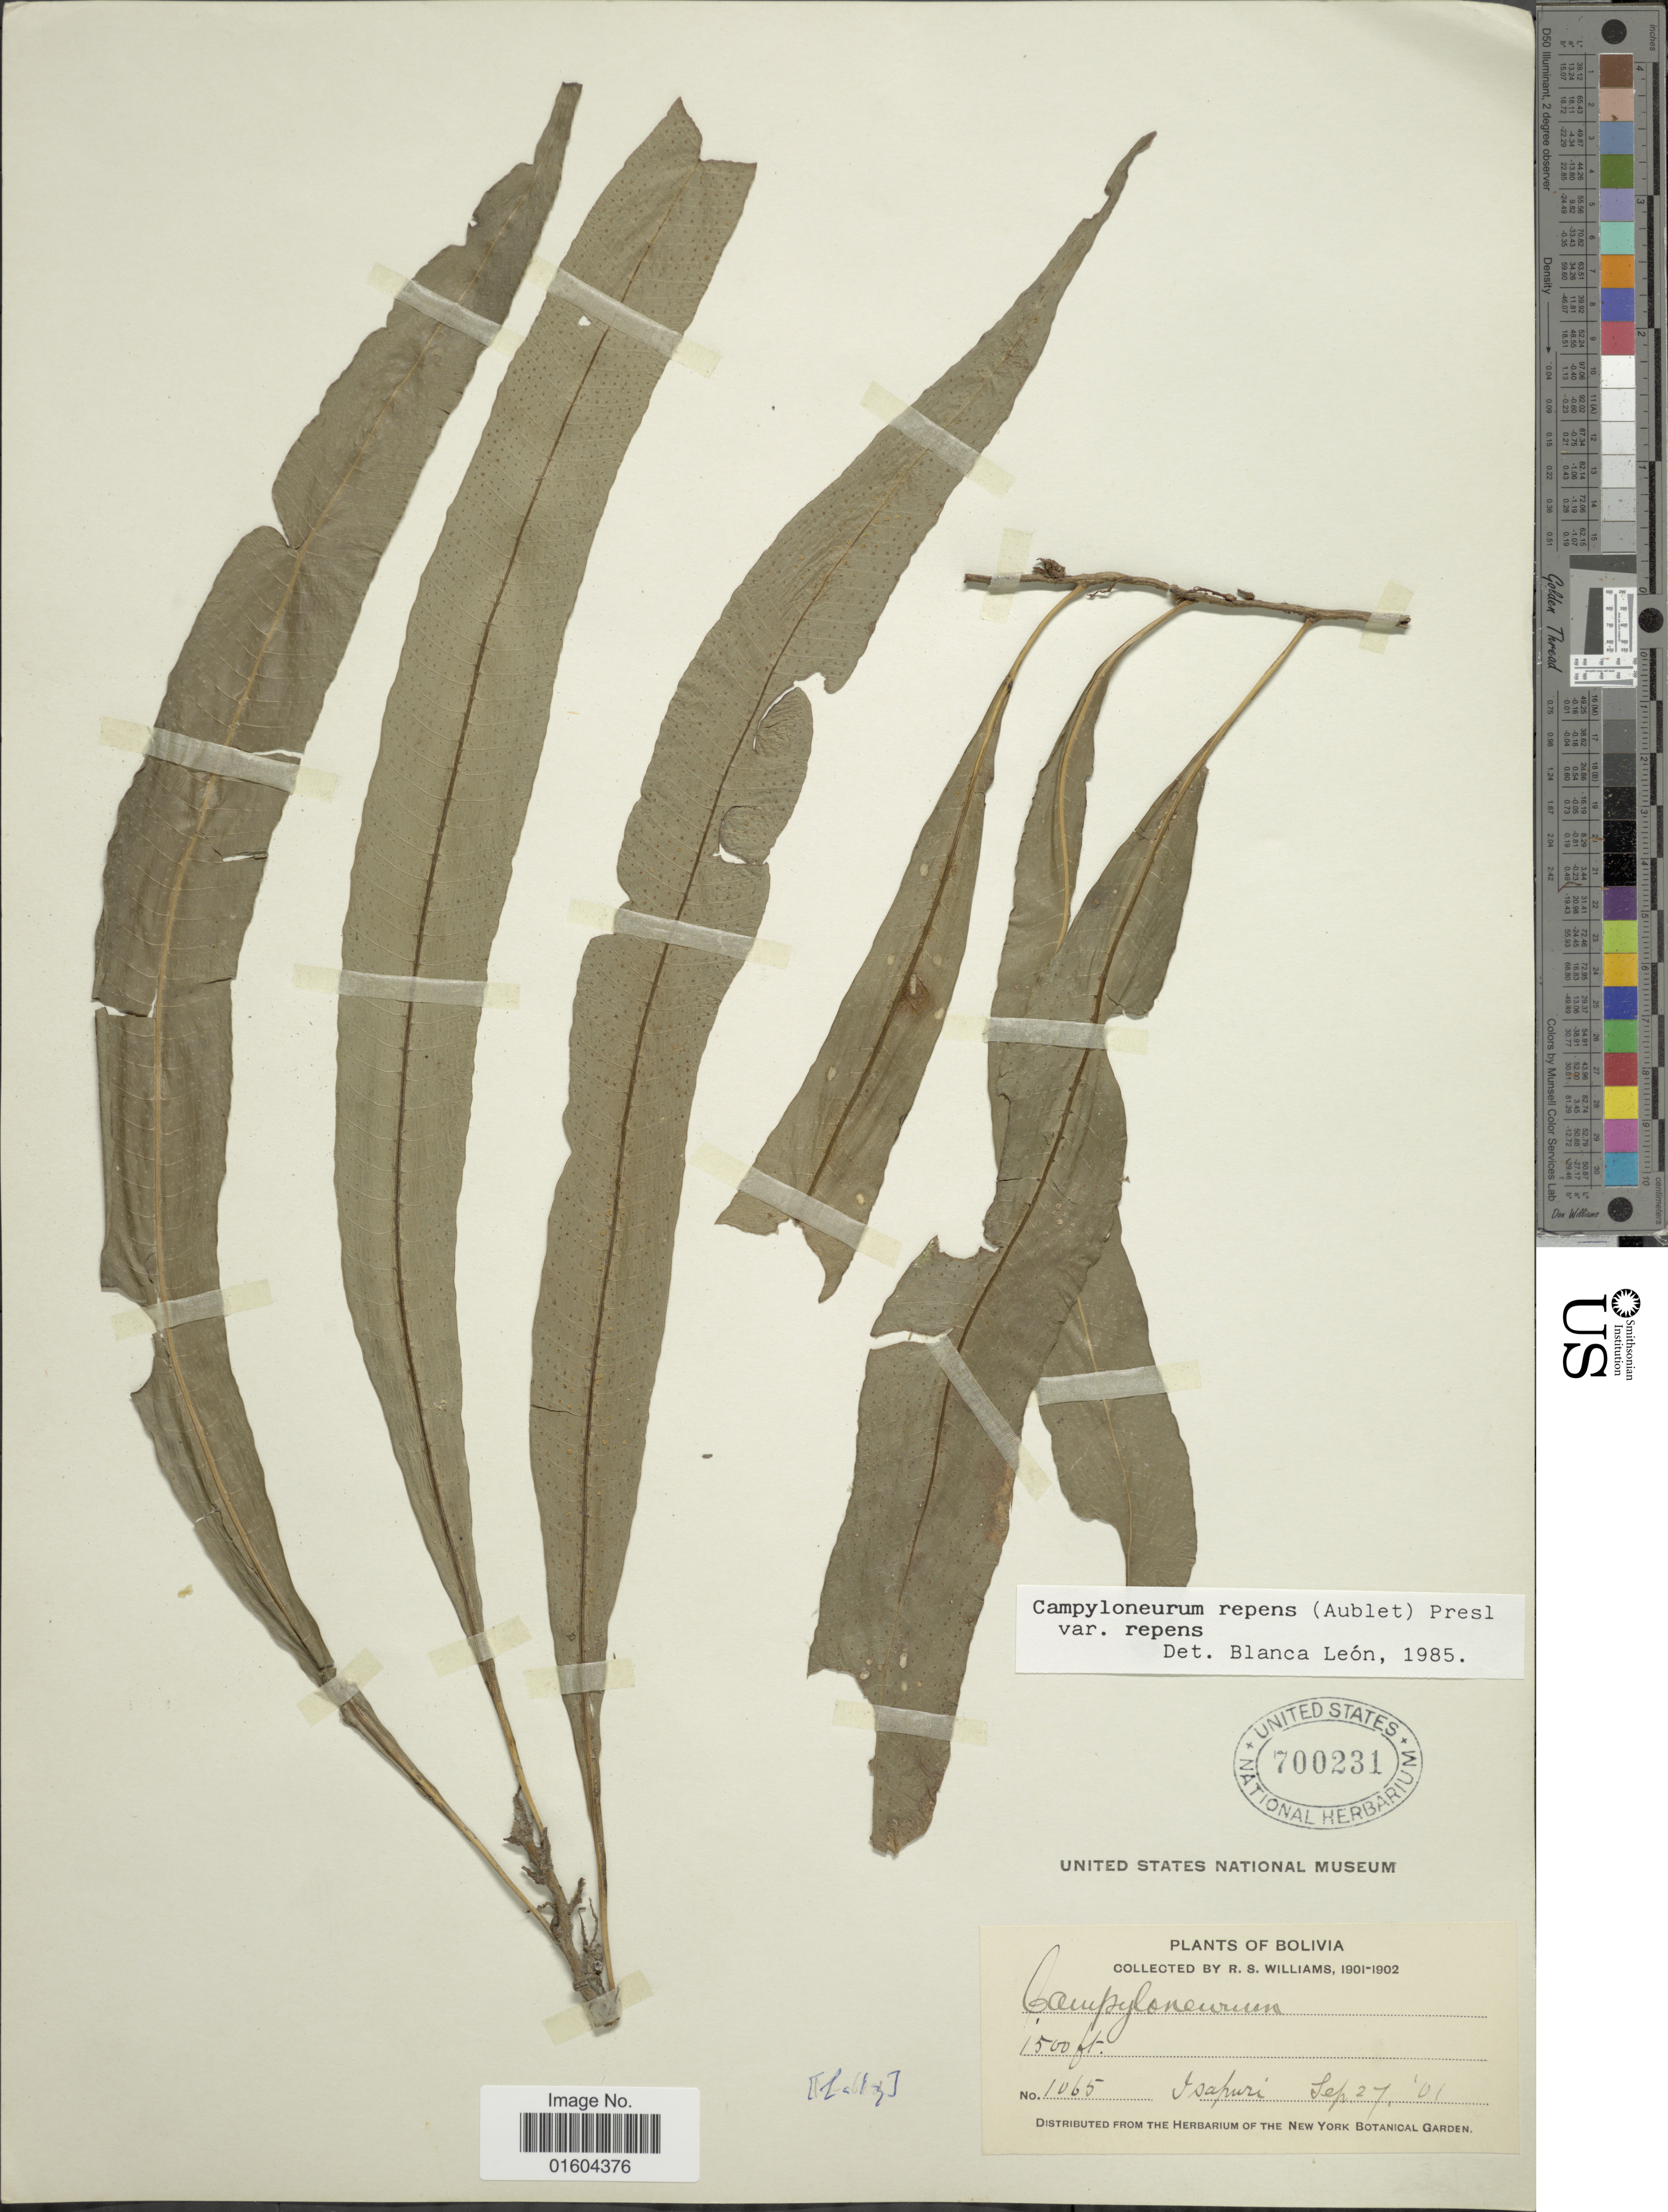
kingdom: Plantae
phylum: Tracheophyta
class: Polypodiopsida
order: Polypodiales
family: Polypodiaceae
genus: Campyloneurum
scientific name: Campyloneurum fuscosquamatum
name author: Lellinger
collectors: R. S. Williams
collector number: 1065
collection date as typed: Sep. 27, 1901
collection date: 1901-09-27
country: Bolivia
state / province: La Páz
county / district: Larecaja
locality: Isupuri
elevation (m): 457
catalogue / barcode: US 700231